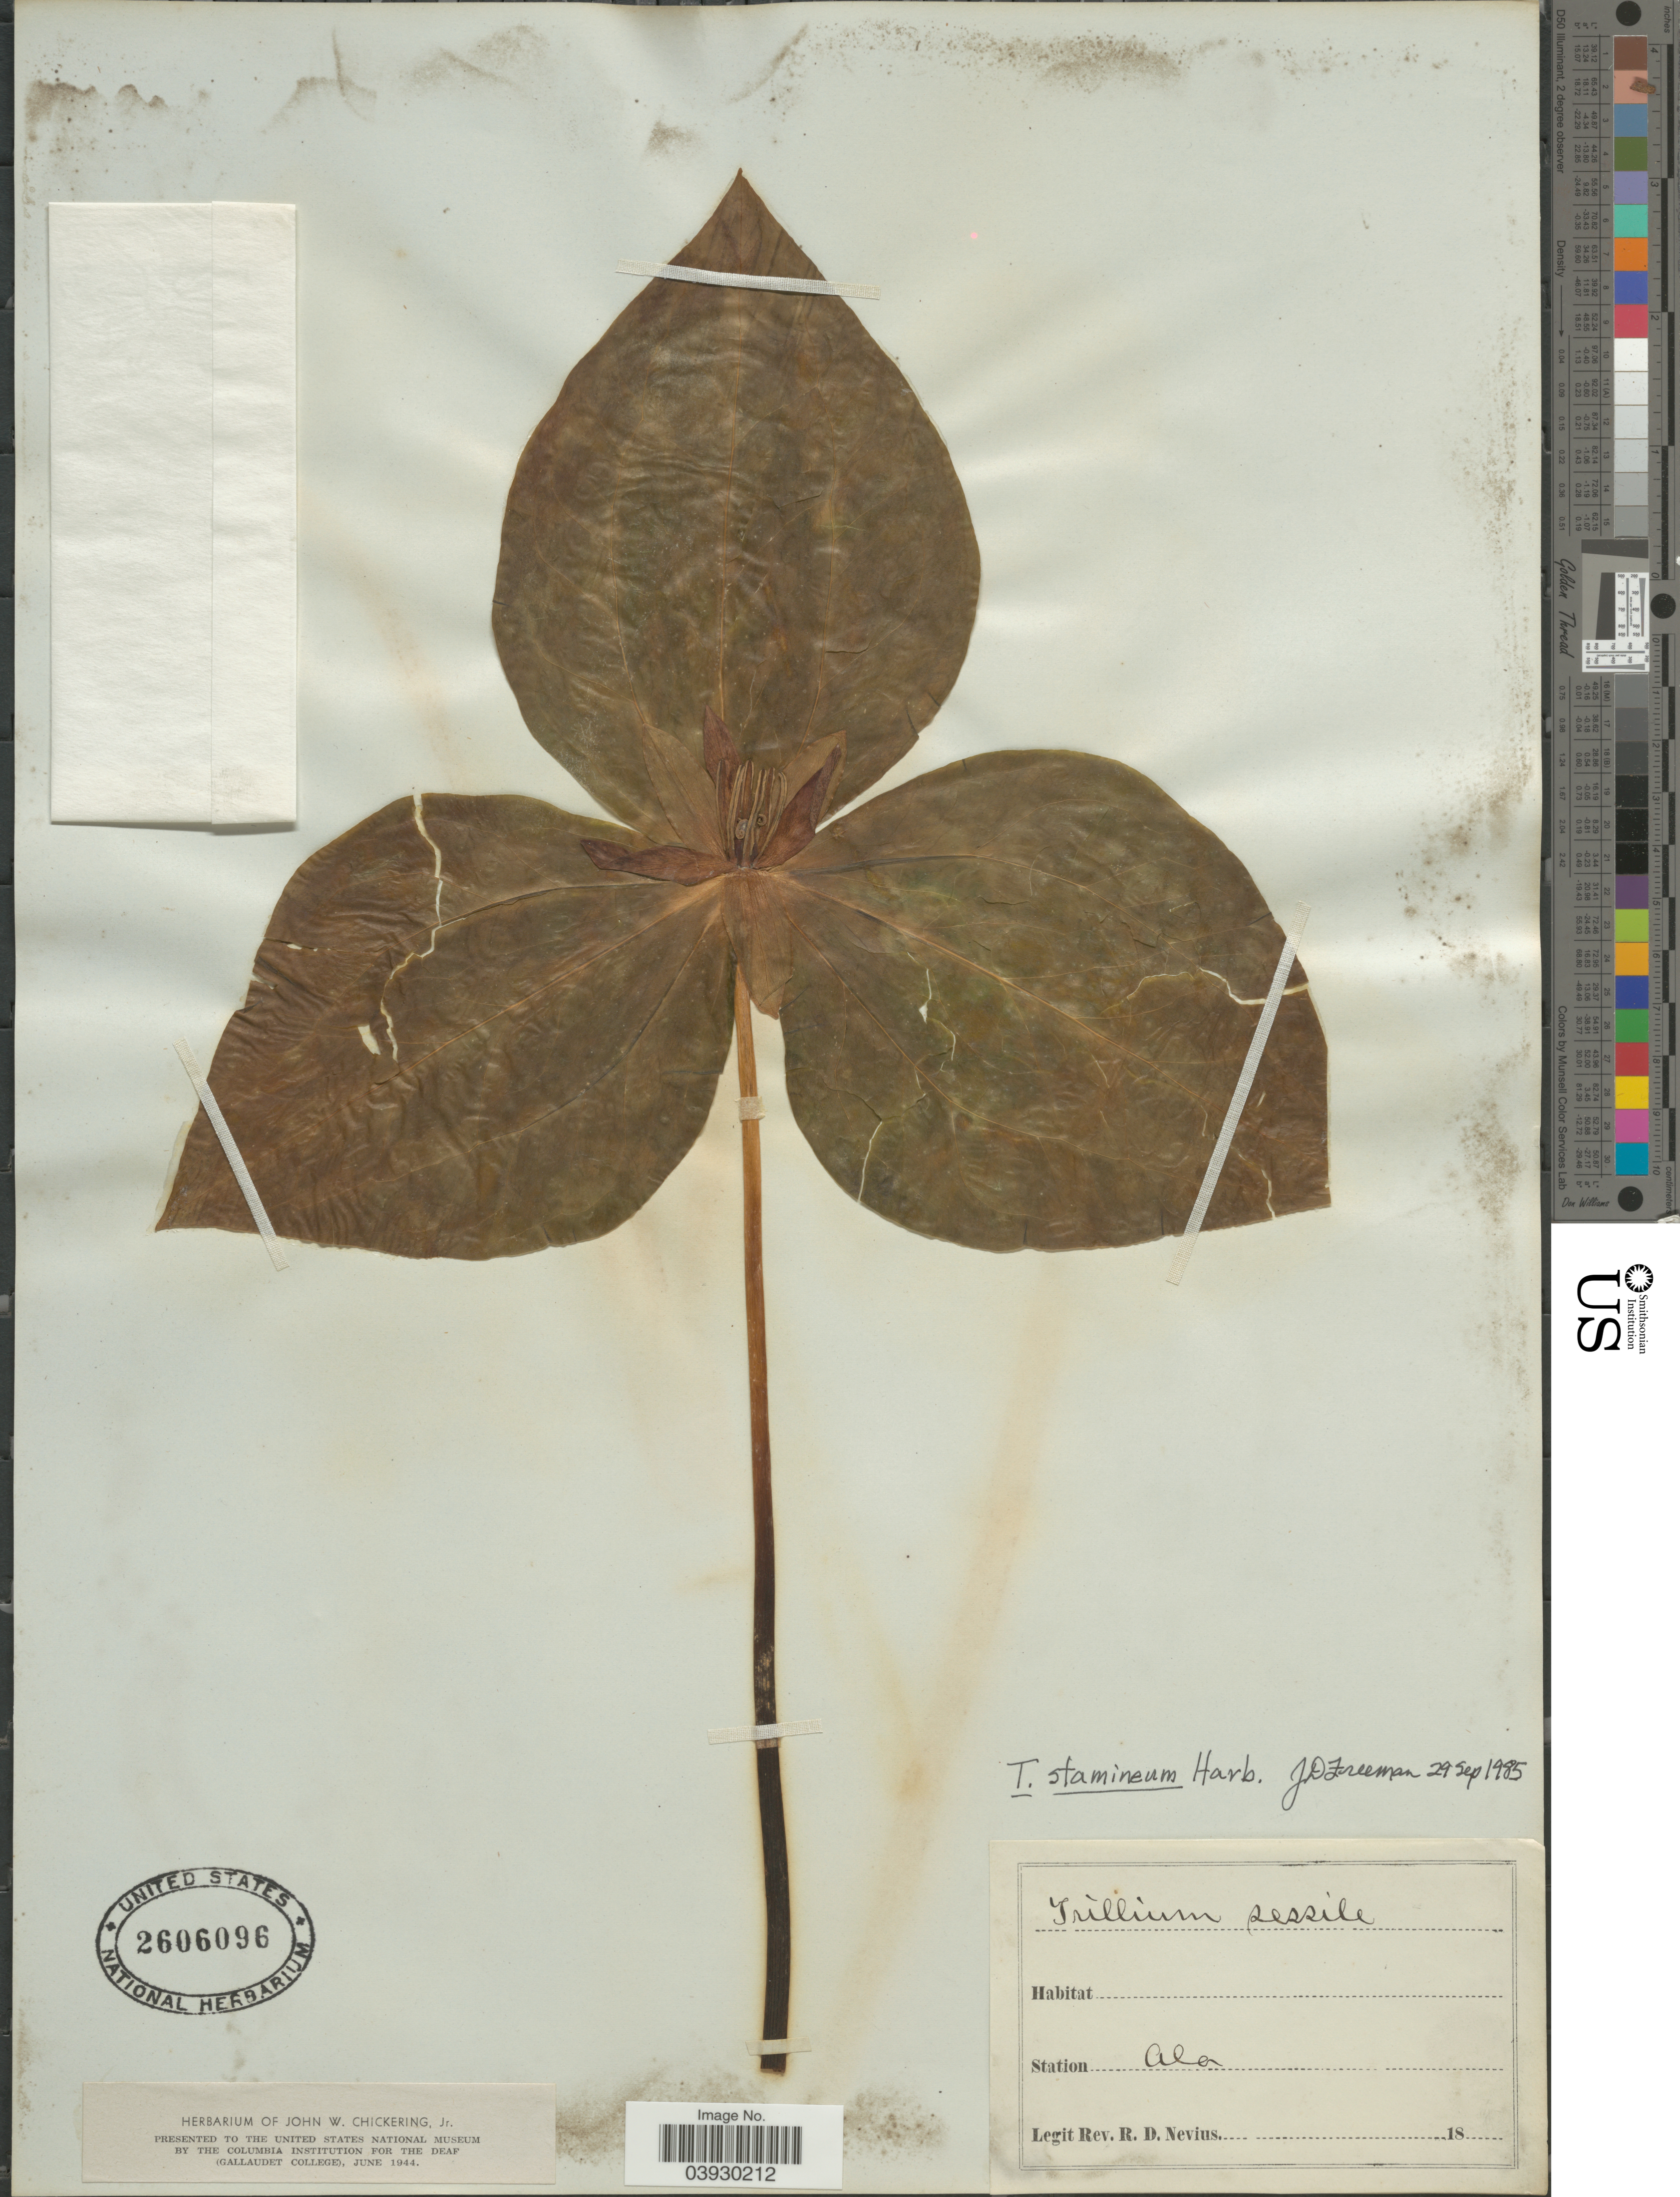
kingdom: Plantae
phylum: Tracheophyta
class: Liliopsida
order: Liliales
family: Melanthiaceae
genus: Trillium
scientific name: Trillium stamineum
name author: Harb.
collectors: R. Nevius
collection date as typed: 18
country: United States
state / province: Alabama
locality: Station Ala.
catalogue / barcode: US 2606096